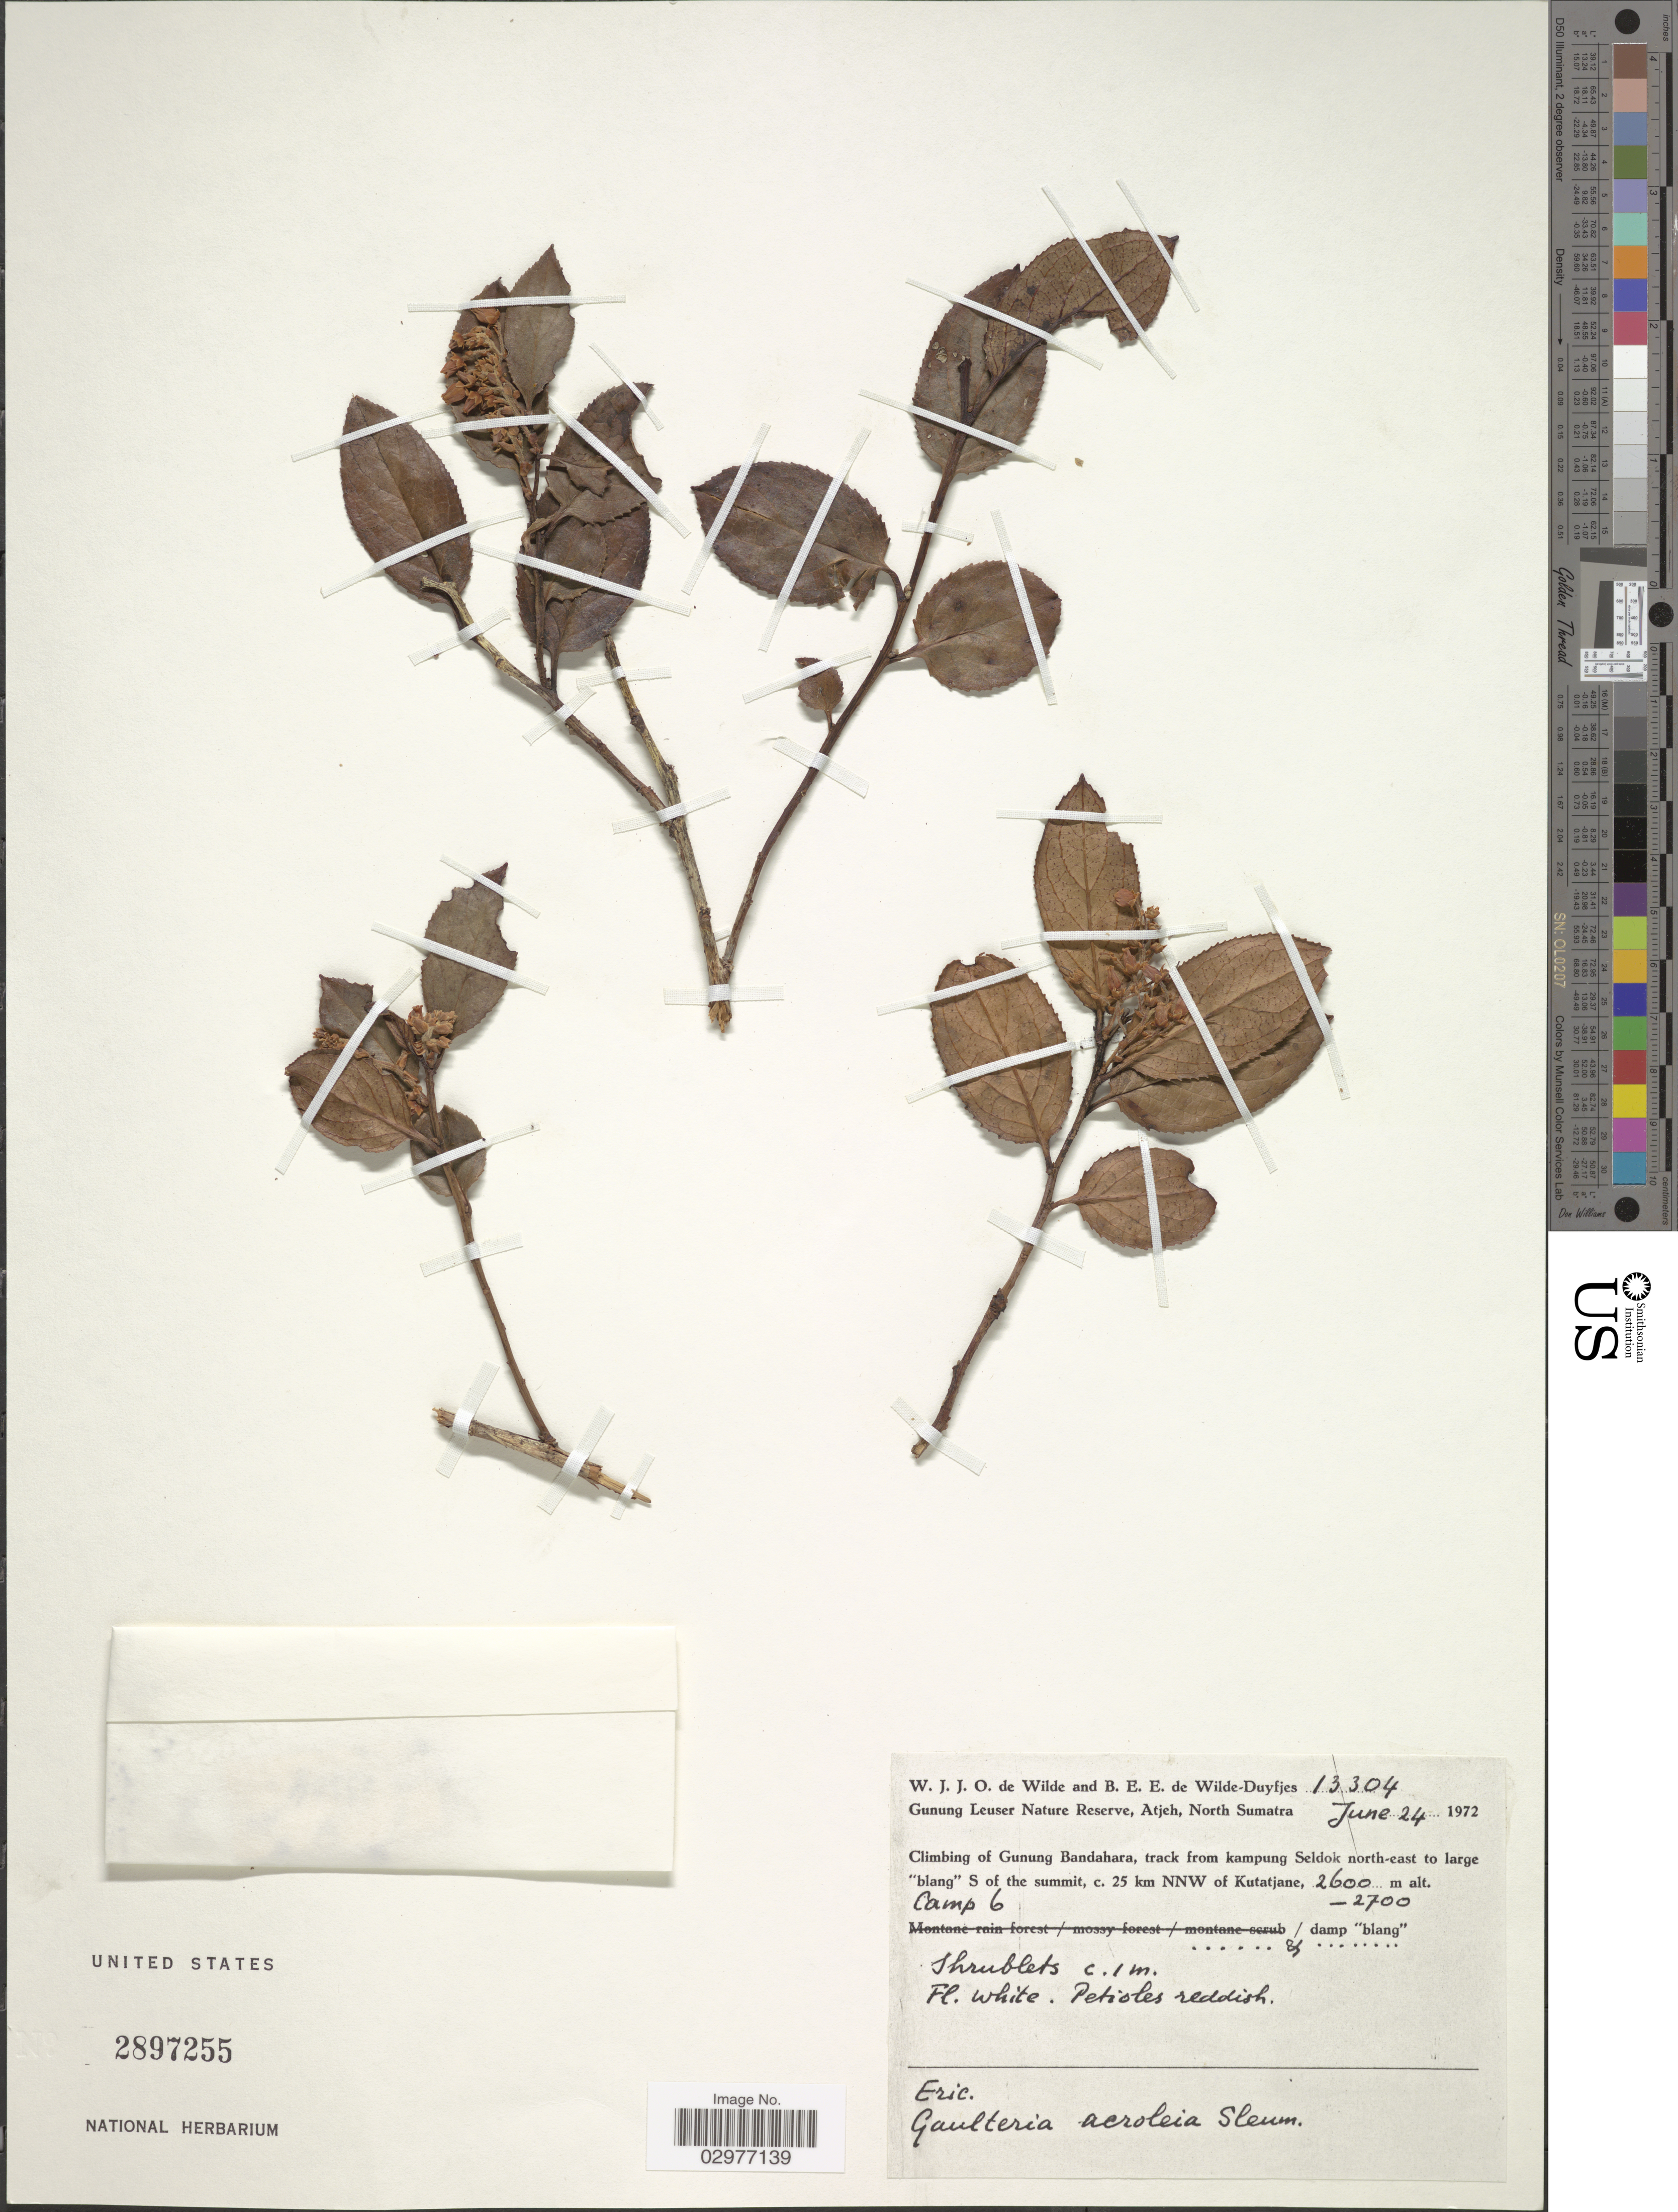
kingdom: Plantae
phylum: Tracheophyta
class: Magnoliopsida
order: Ericales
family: Ericaceae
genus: Gaultheria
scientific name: Gaultheria acroleia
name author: Sleumer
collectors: W. J. de Wilde & B. E. de Wilde-Duyfjes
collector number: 13304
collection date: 1972-06-24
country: Indonesia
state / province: Sumatra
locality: Gunung Leuser Nature Reserve, Atjeh, North Sumatra. Climbing of Gunung Bandahara, track from kampung Seldok north-east to large "blang" S of the summit, c. 25 km NNW of Kutatjane, Camp 6.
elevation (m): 2600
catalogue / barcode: US 2897255